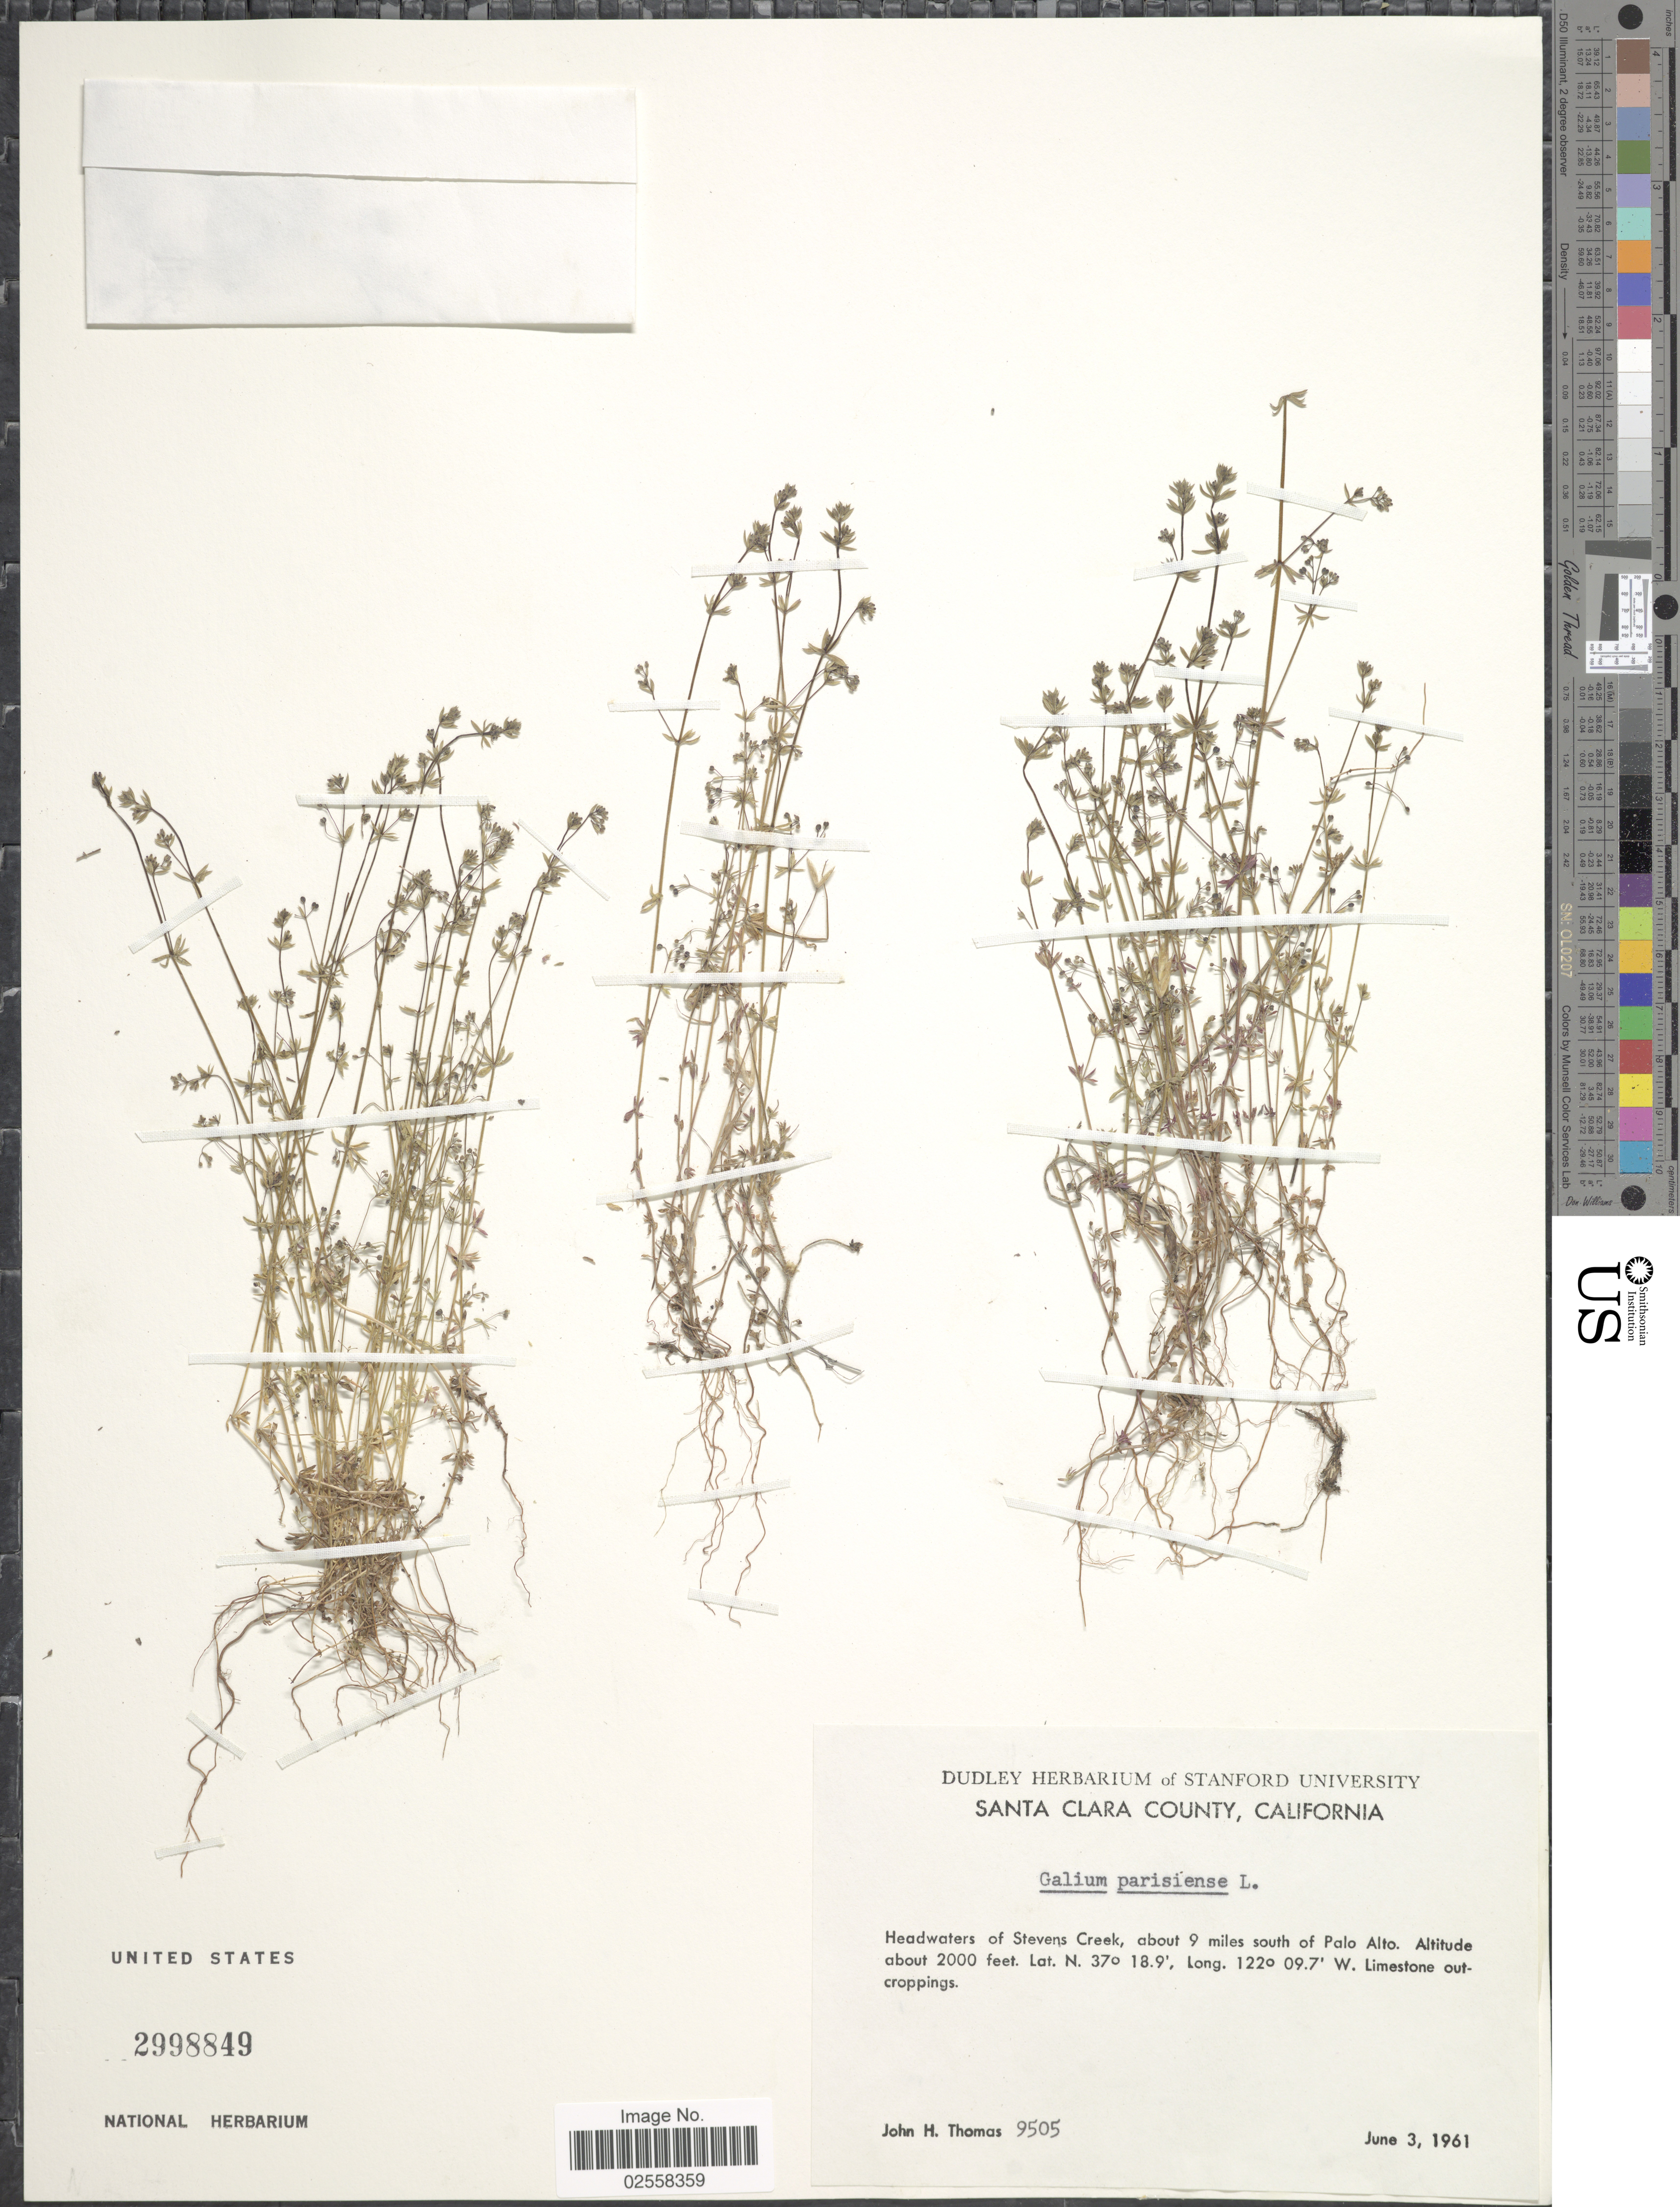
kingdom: Plantae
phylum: Tracheophyta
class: Magnoliopsida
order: Gentianales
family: Rubiaceae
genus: Galium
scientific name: Galium parisiense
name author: L.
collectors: J. H. Thomas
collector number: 9505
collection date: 1961-06-03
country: United States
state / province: California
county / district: Santa Clara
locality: Santa Clara County, headwaters of Stevens Creek, about 9 miles south of Palo Alto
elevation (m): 610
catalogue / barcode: US 2998849